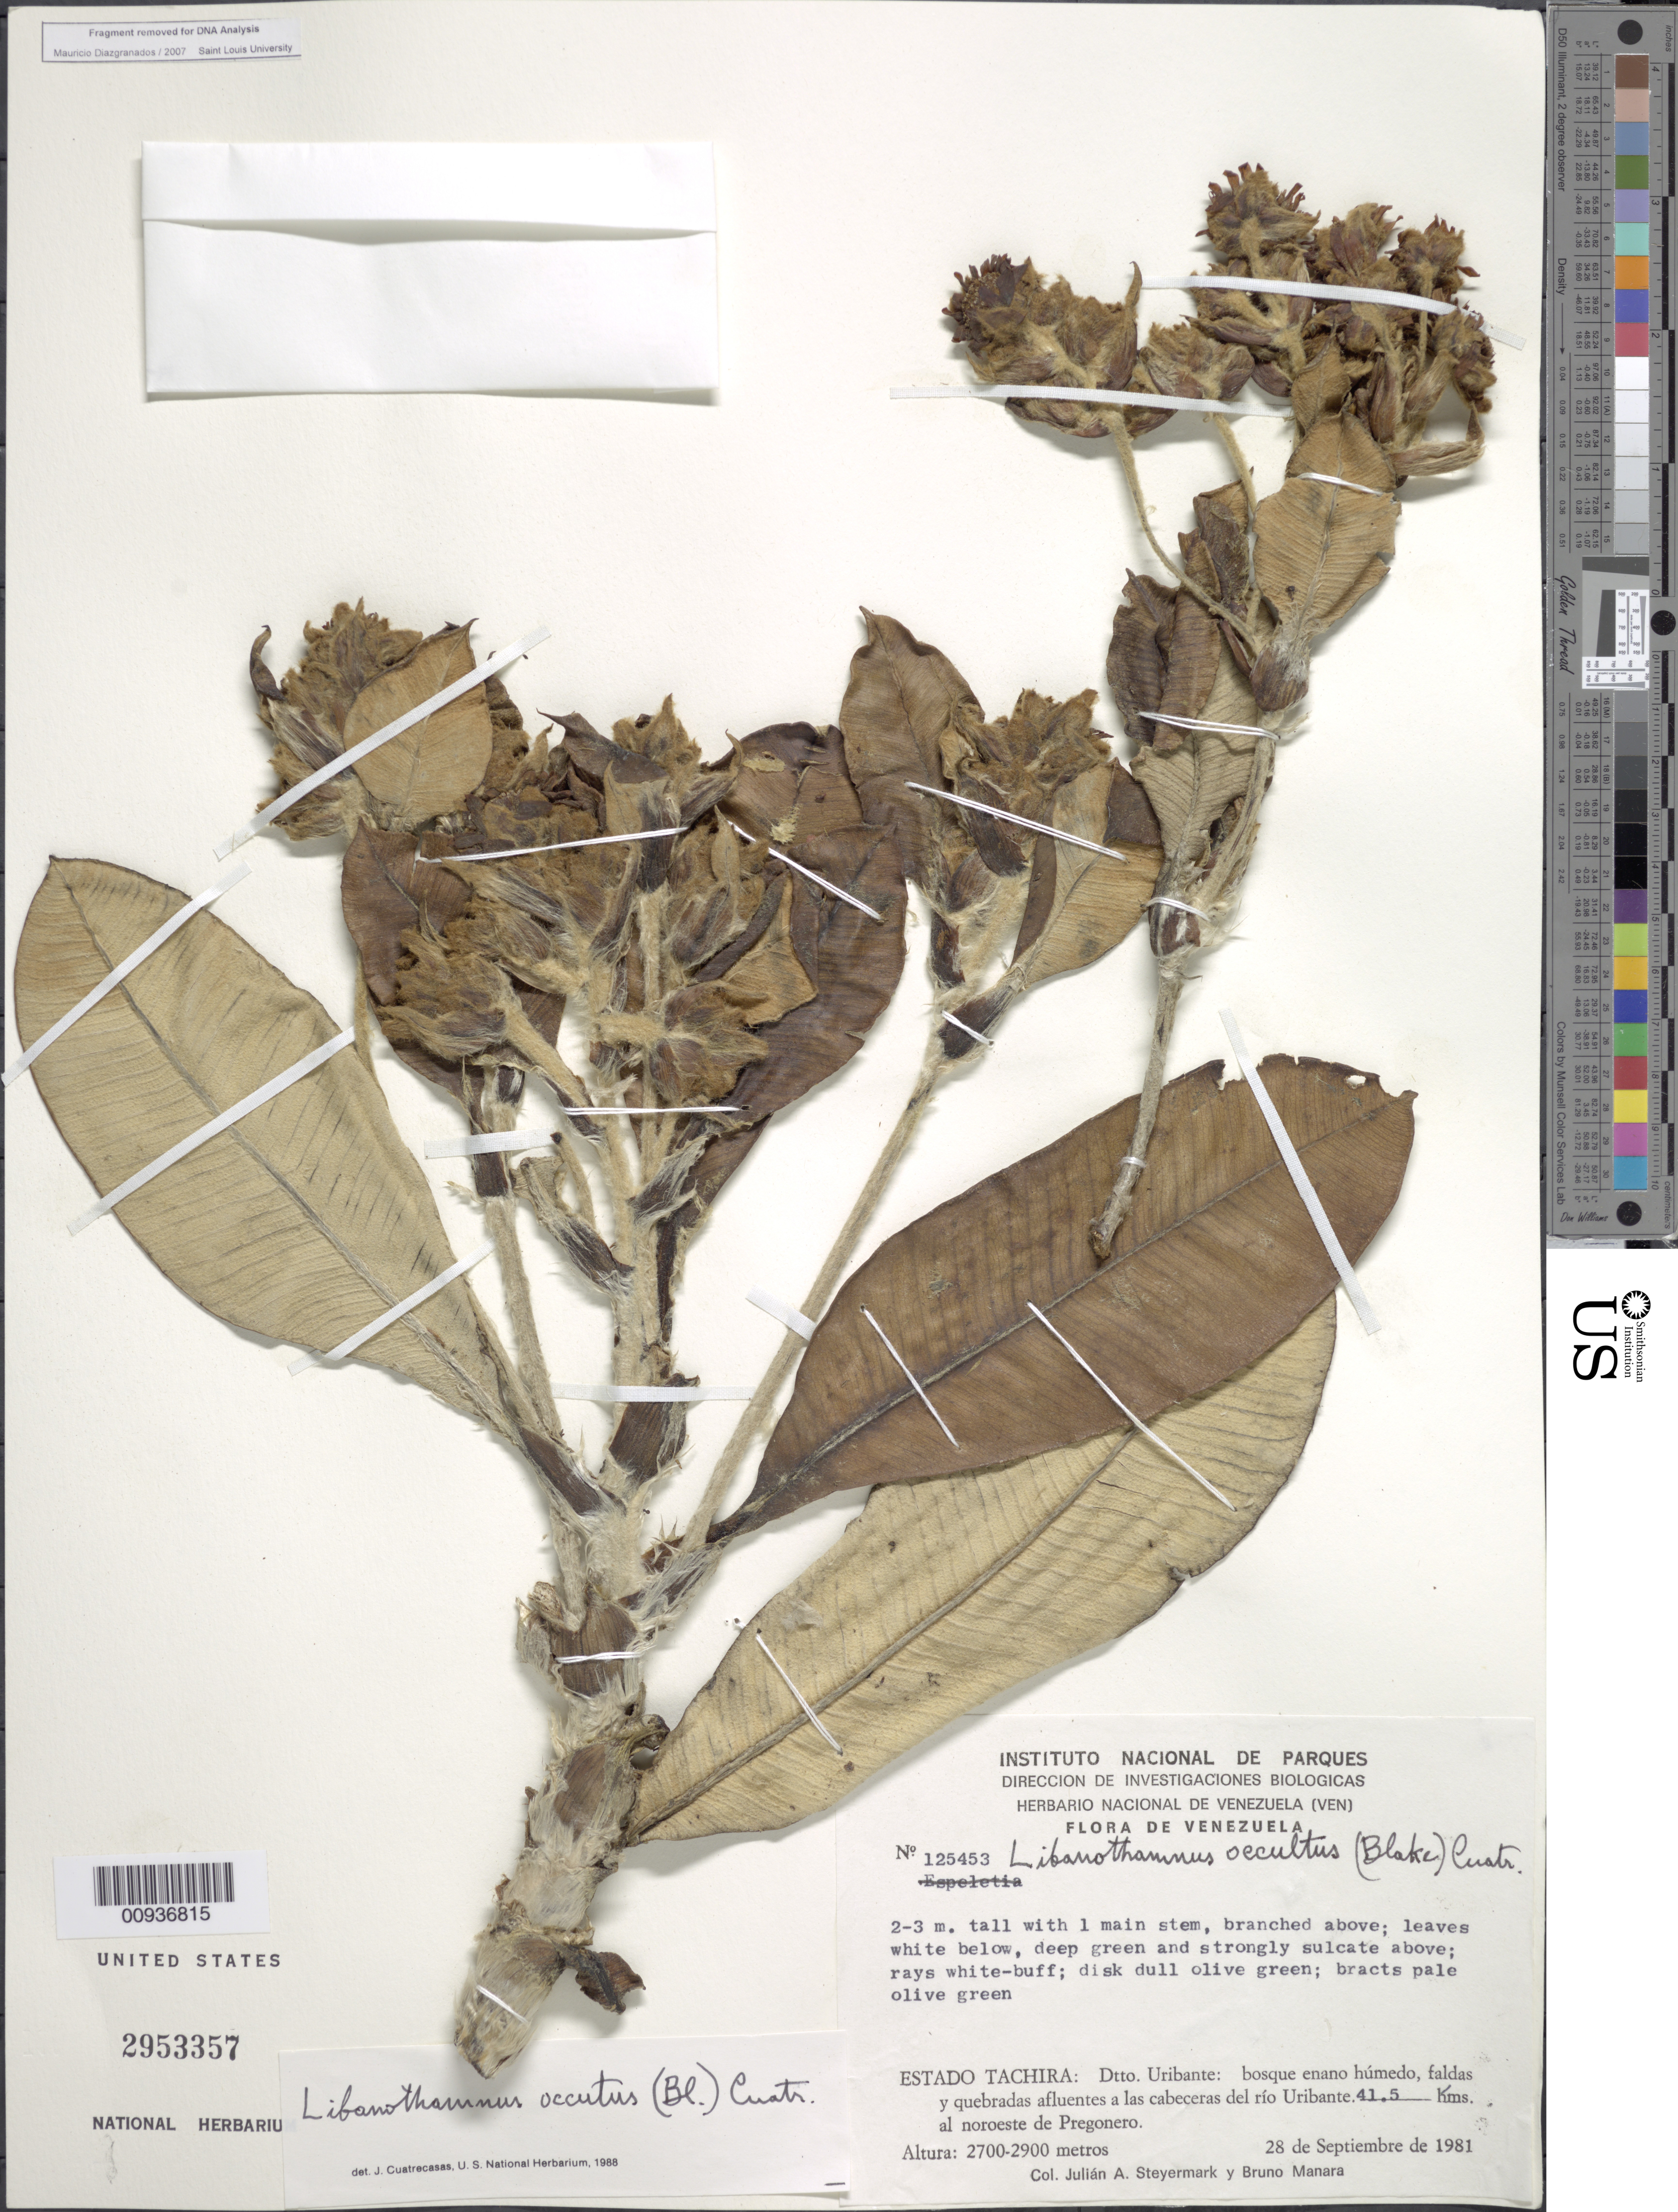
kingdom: Plantae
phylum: Tracheophyta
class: Magnoliopsida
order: Asterales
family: Asteraceae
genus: Libanothamnus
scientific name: Libanothamnus occultus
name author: (S.F. Blake) Cuatrec.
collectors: J. Steyermark & B. Manara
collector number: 125453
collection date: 1981-09-28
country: Venezuela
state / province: Táchira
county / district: Uribante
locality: Faldas y quebradas afluentes a las cabeceras del río Uribante. 41.5 kms. al noroeste de Pregonero.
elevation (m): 2700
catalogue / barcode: US 2953357